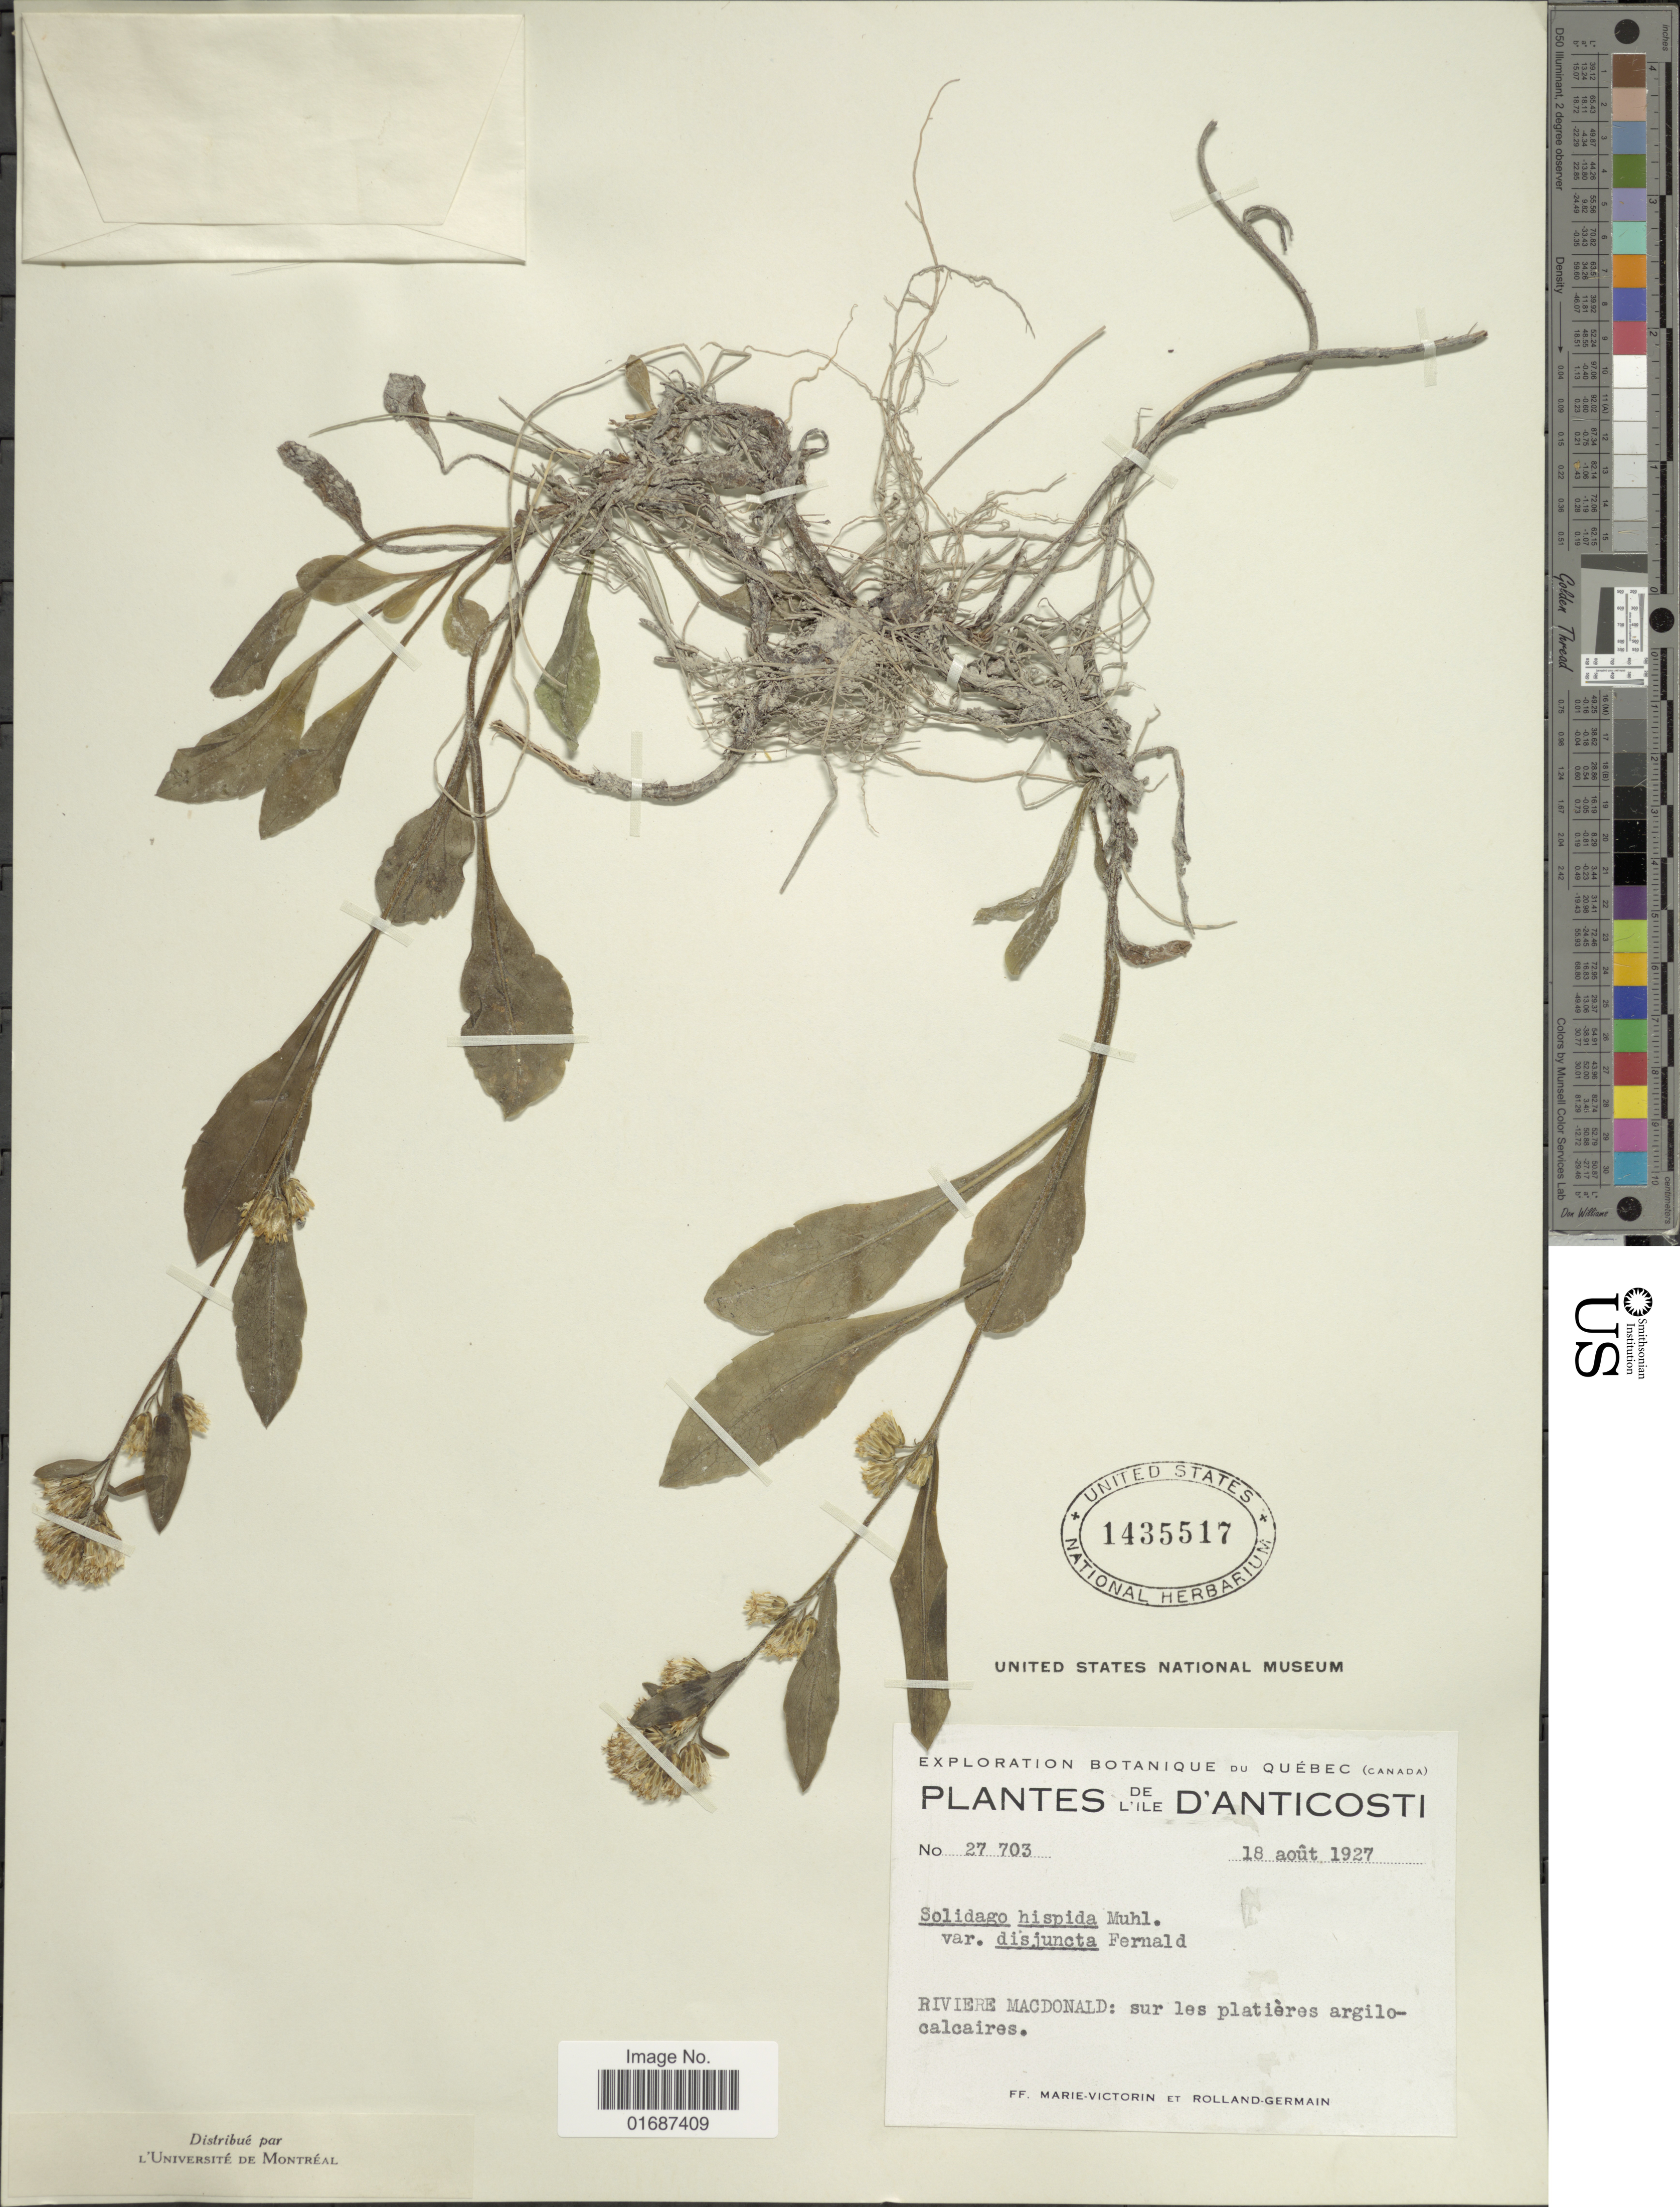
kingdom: Plantae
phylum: Tracheophyta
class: Magnoliopsida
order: Asterales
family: Asteraceae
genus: Solidago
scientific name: Solidago hispida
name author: Muhl. ex Willd.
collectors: Fr. Marie-Victorin & Rolland-Germain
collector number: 27703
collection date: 1927-08-18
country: Canada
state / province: Quebec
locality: De l'lile D'Anticosti, Riviere Macdonald: sur les platieres argilocalcaires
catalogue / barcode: US 143517